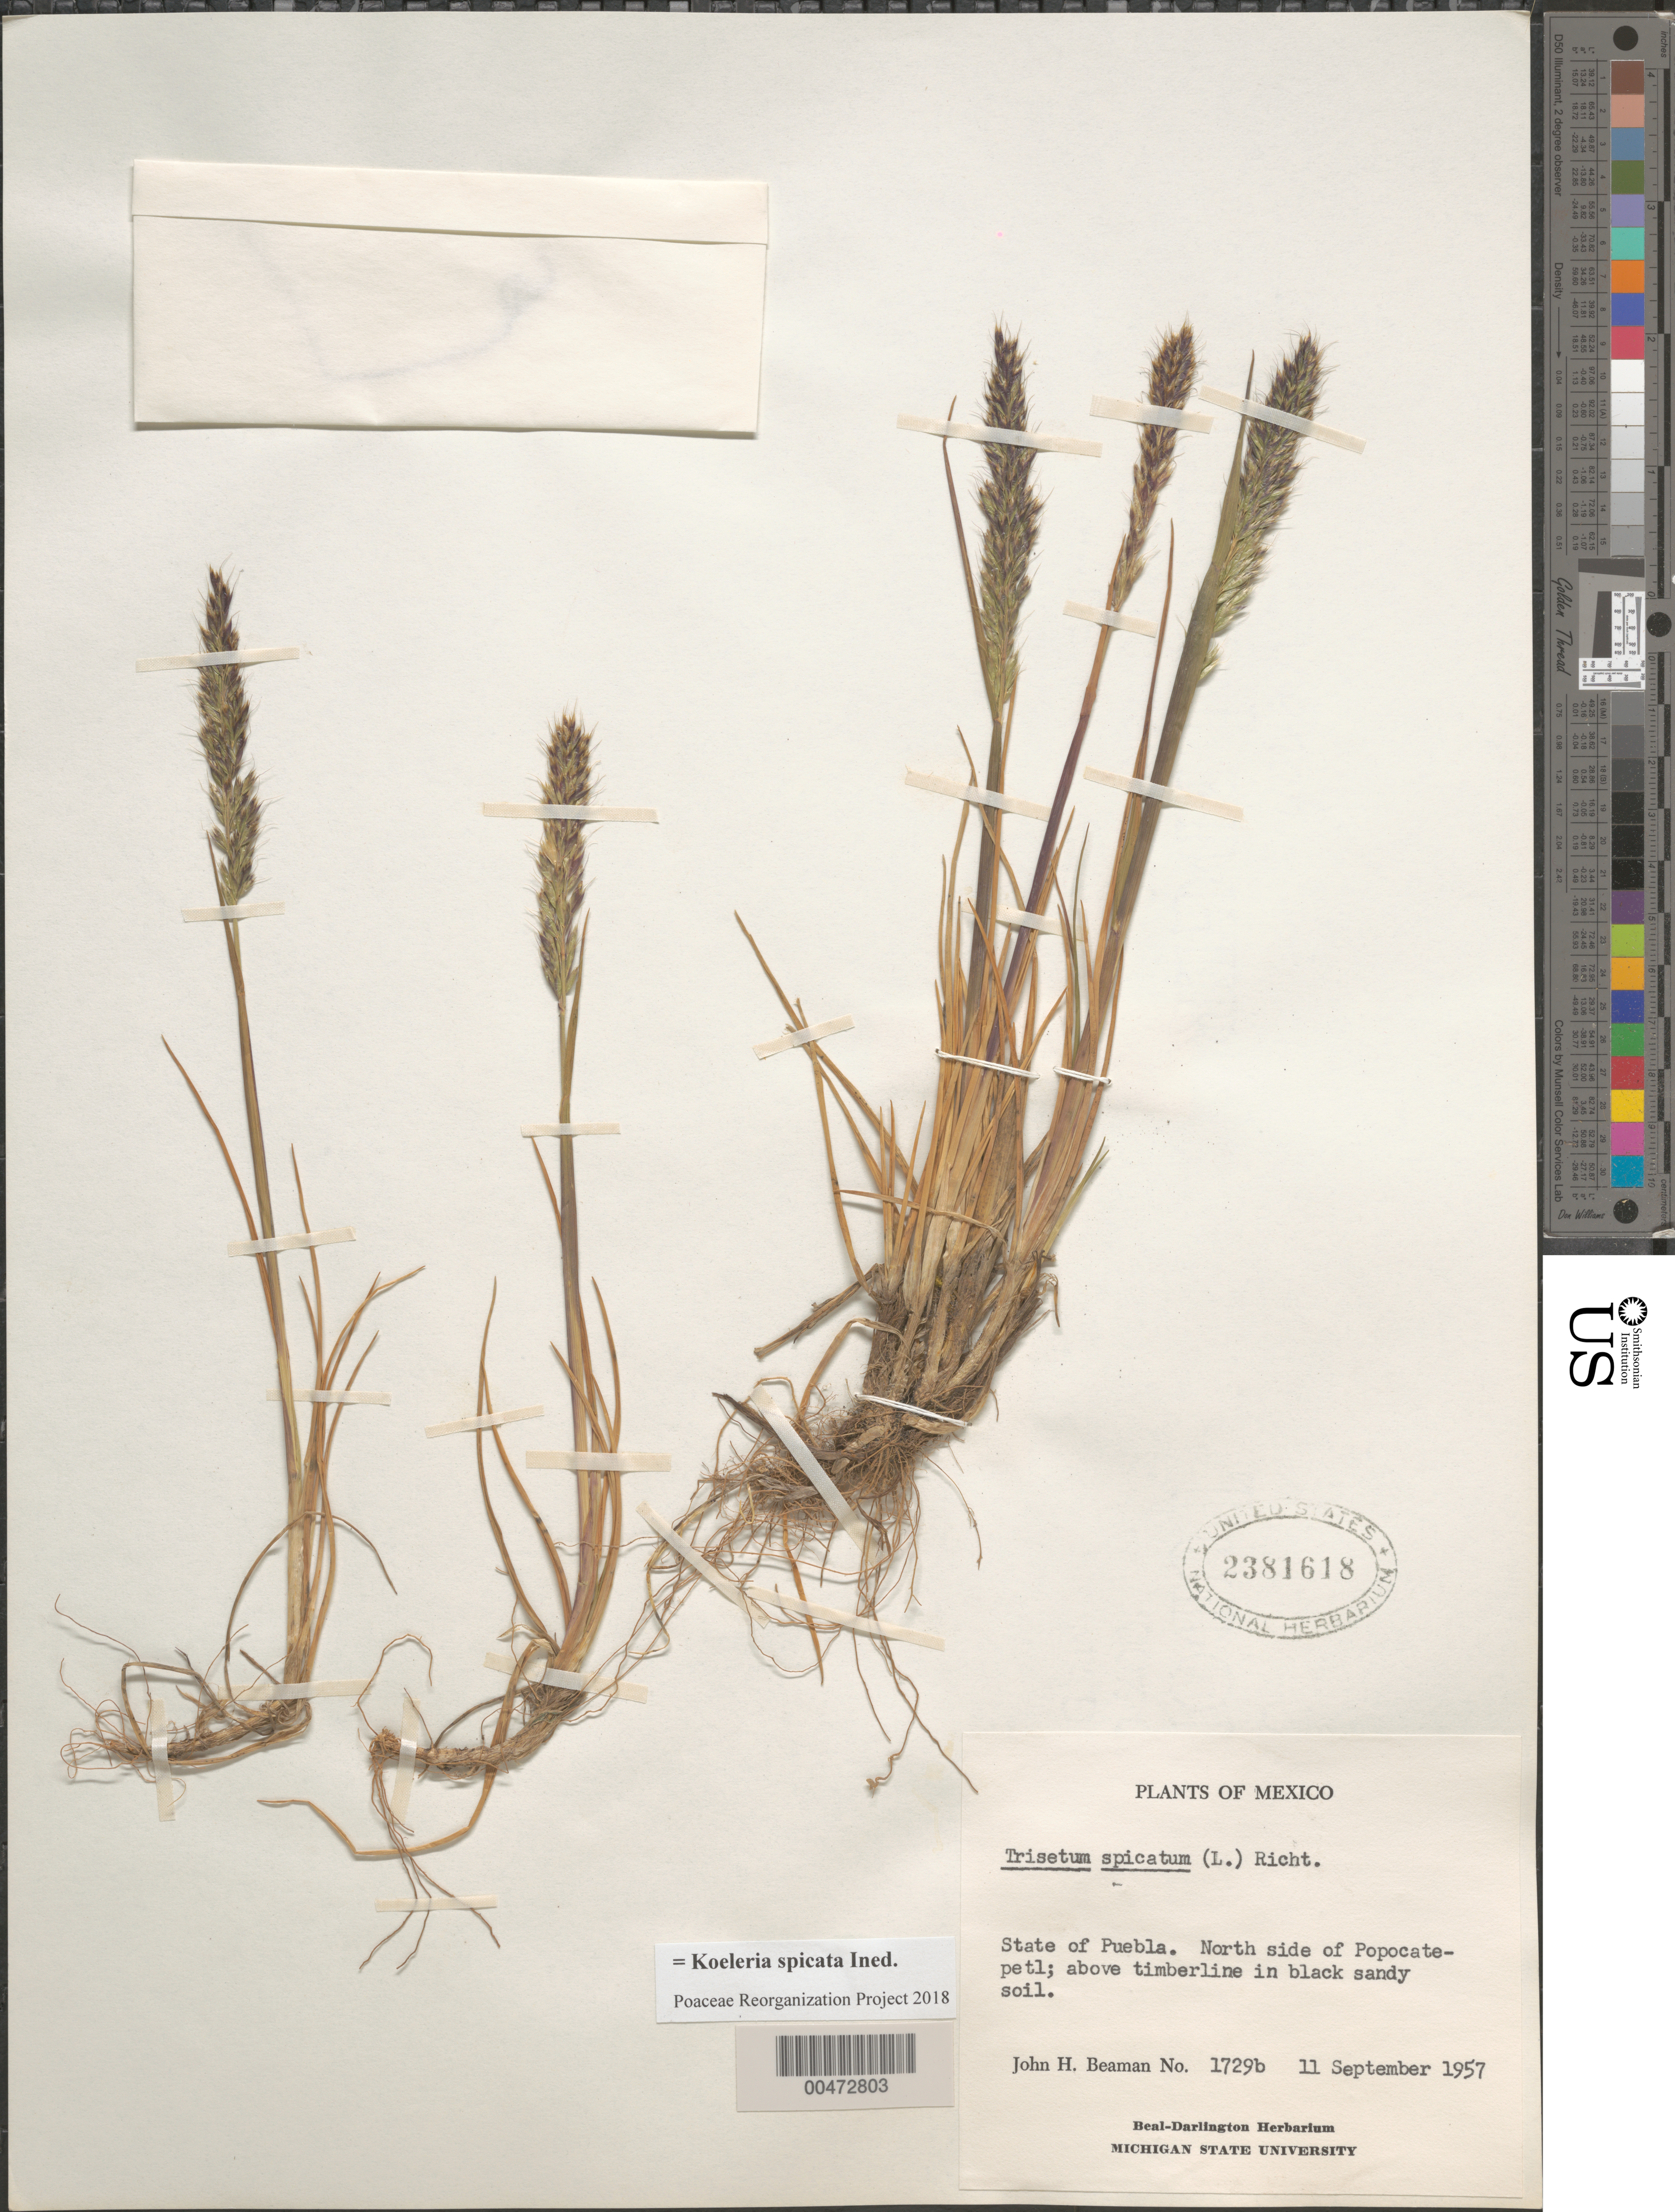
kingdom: Plantae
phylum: Tracheophyta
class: Liliopsida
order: Poales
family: Poaceae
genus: Koeleria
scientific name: Koeleria spicata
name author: (L.) Barberá et al.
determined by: Poaceae Reorganization Project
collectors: J. H. Beaman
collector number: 1729b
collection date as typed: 11 Sep 1957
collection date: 1957-09-11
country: Mexico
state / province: Puebla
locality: N side of Popocatepetl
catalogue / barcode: US 2381618